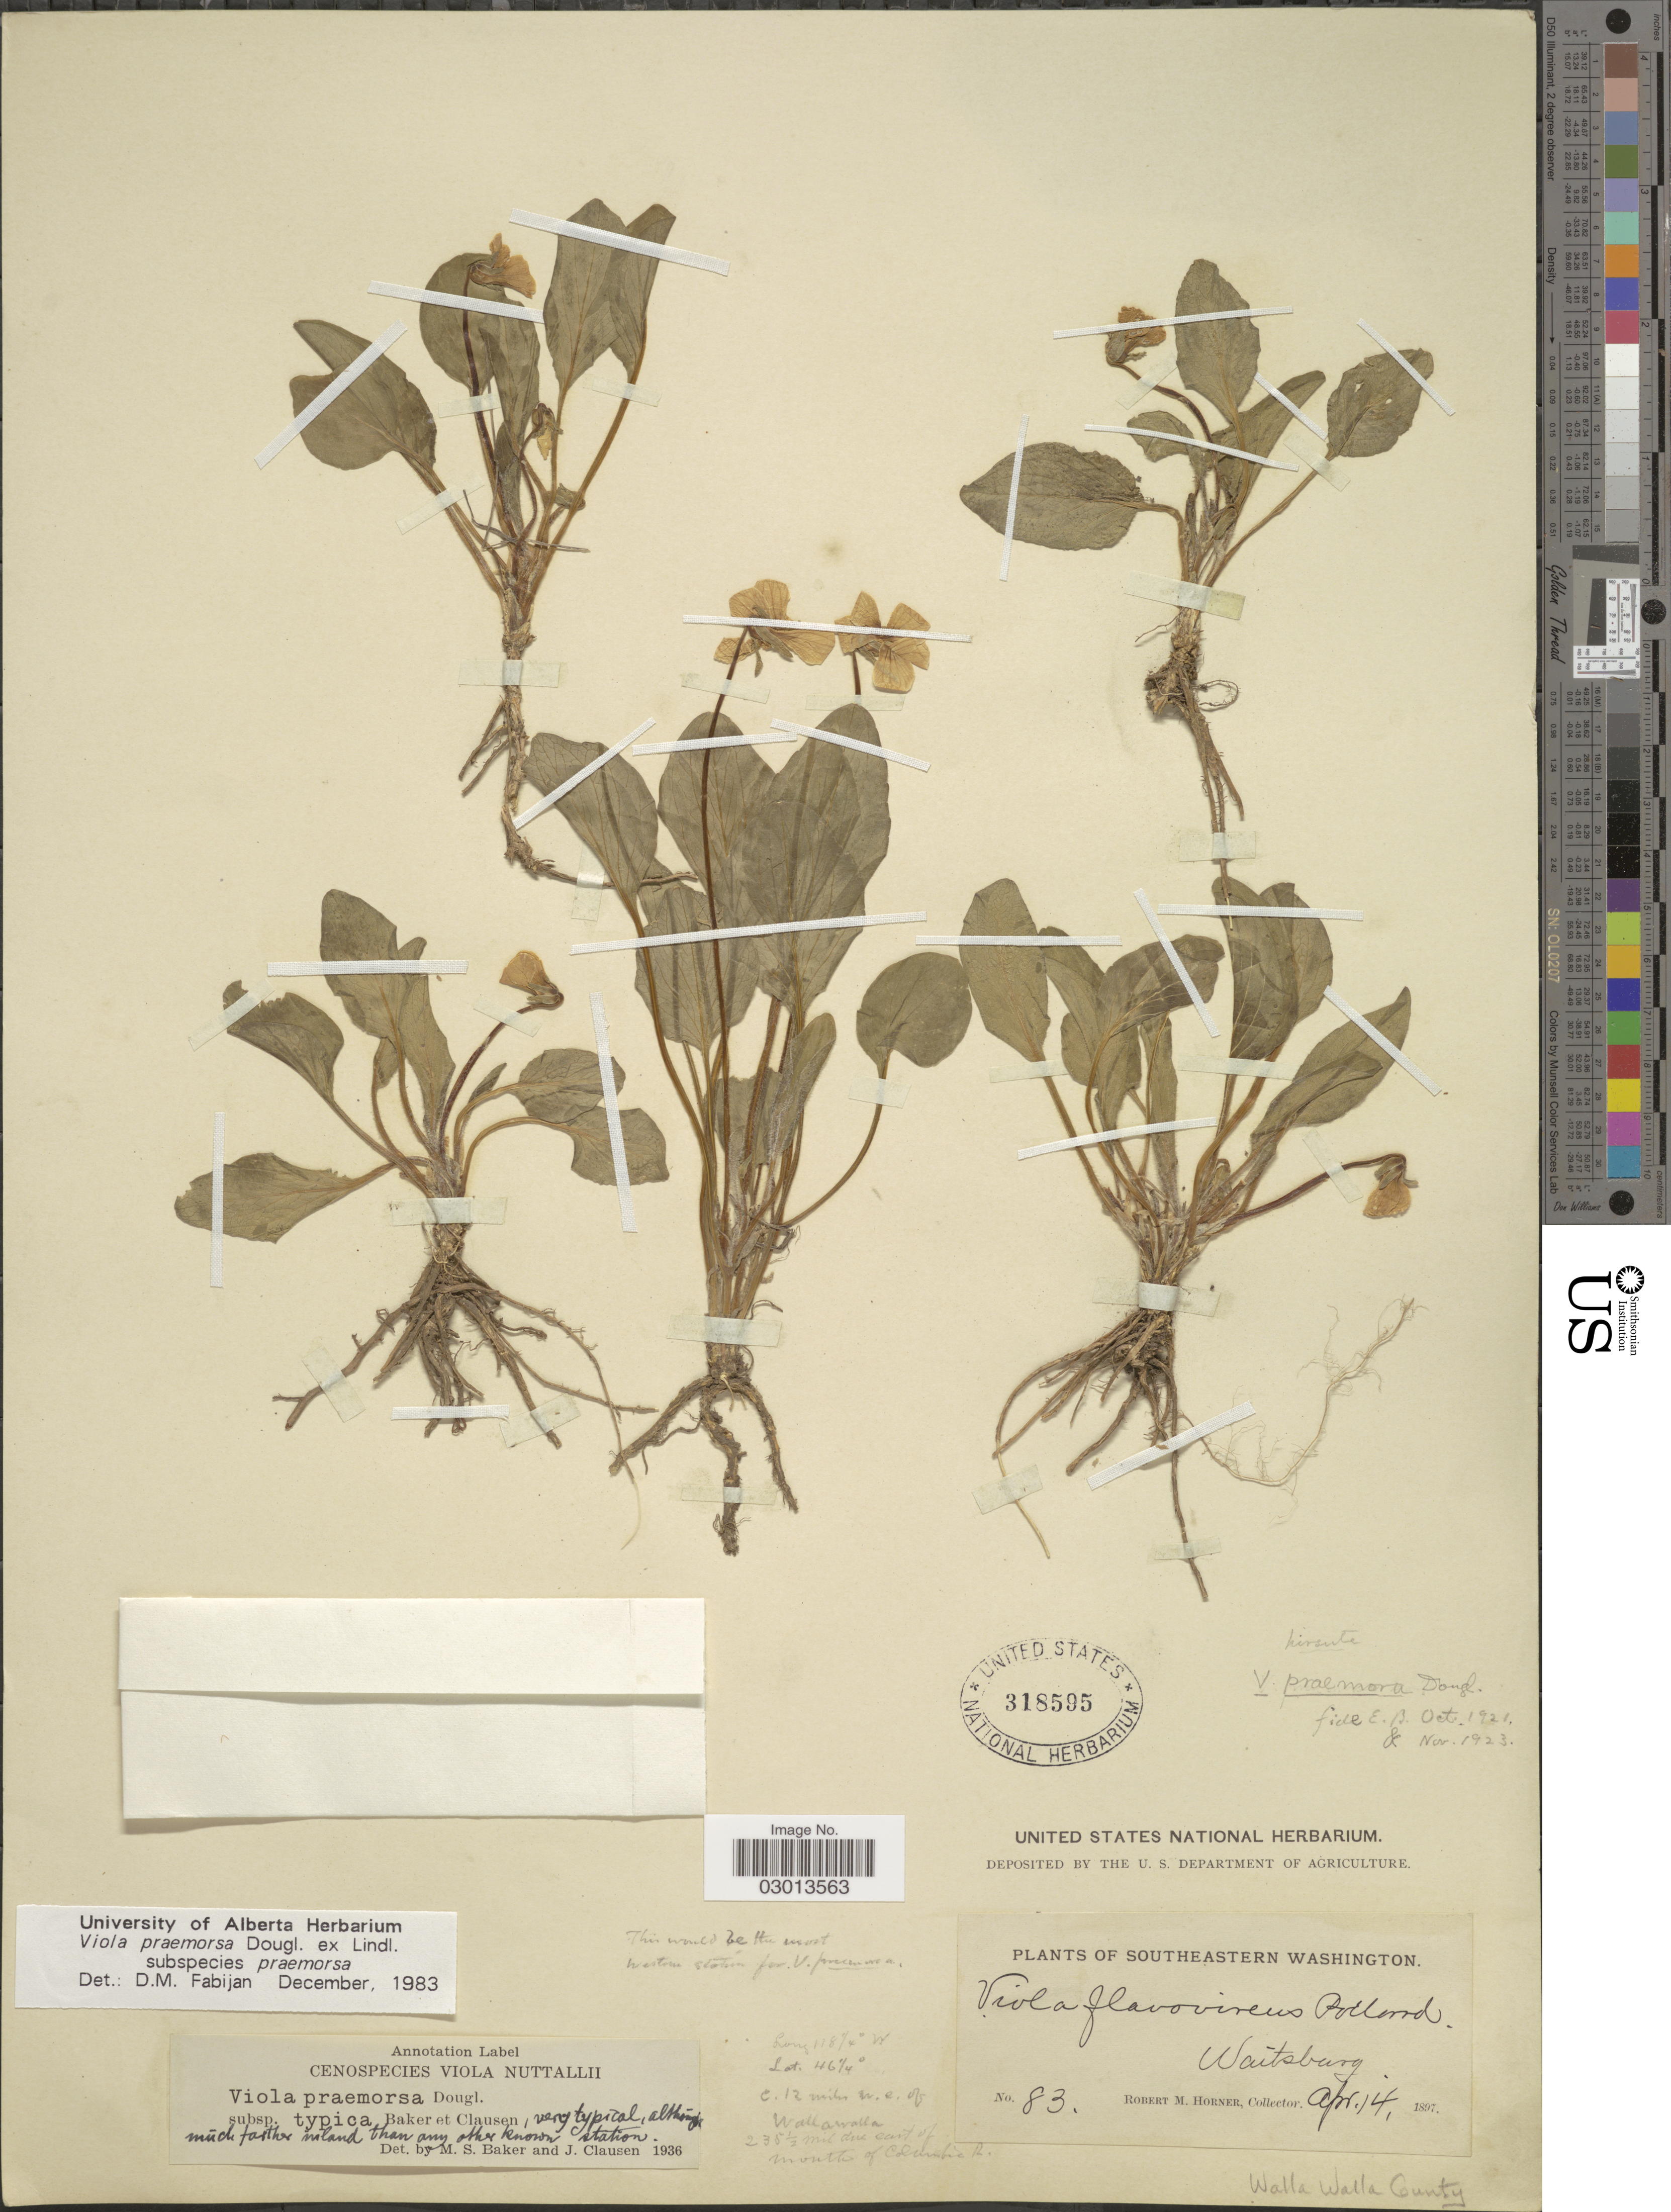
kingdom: Plantae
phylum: Tracheophyta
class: Magnoliopsida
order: Malpighiales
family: Violaceae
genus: Viola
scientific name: Viola praemorsa subsp. praemorsa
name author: Douglas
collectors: R. Horner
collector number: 83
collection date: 1897-04-14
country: United States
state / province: Washington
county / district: Walla Walla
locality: Southeastern Washington. Waitsburg. Walla Walla County. C. 12 miles w.e. of Walla Walla. 235½ mil due east of mouth of Columbia R.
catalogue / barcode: US 318595